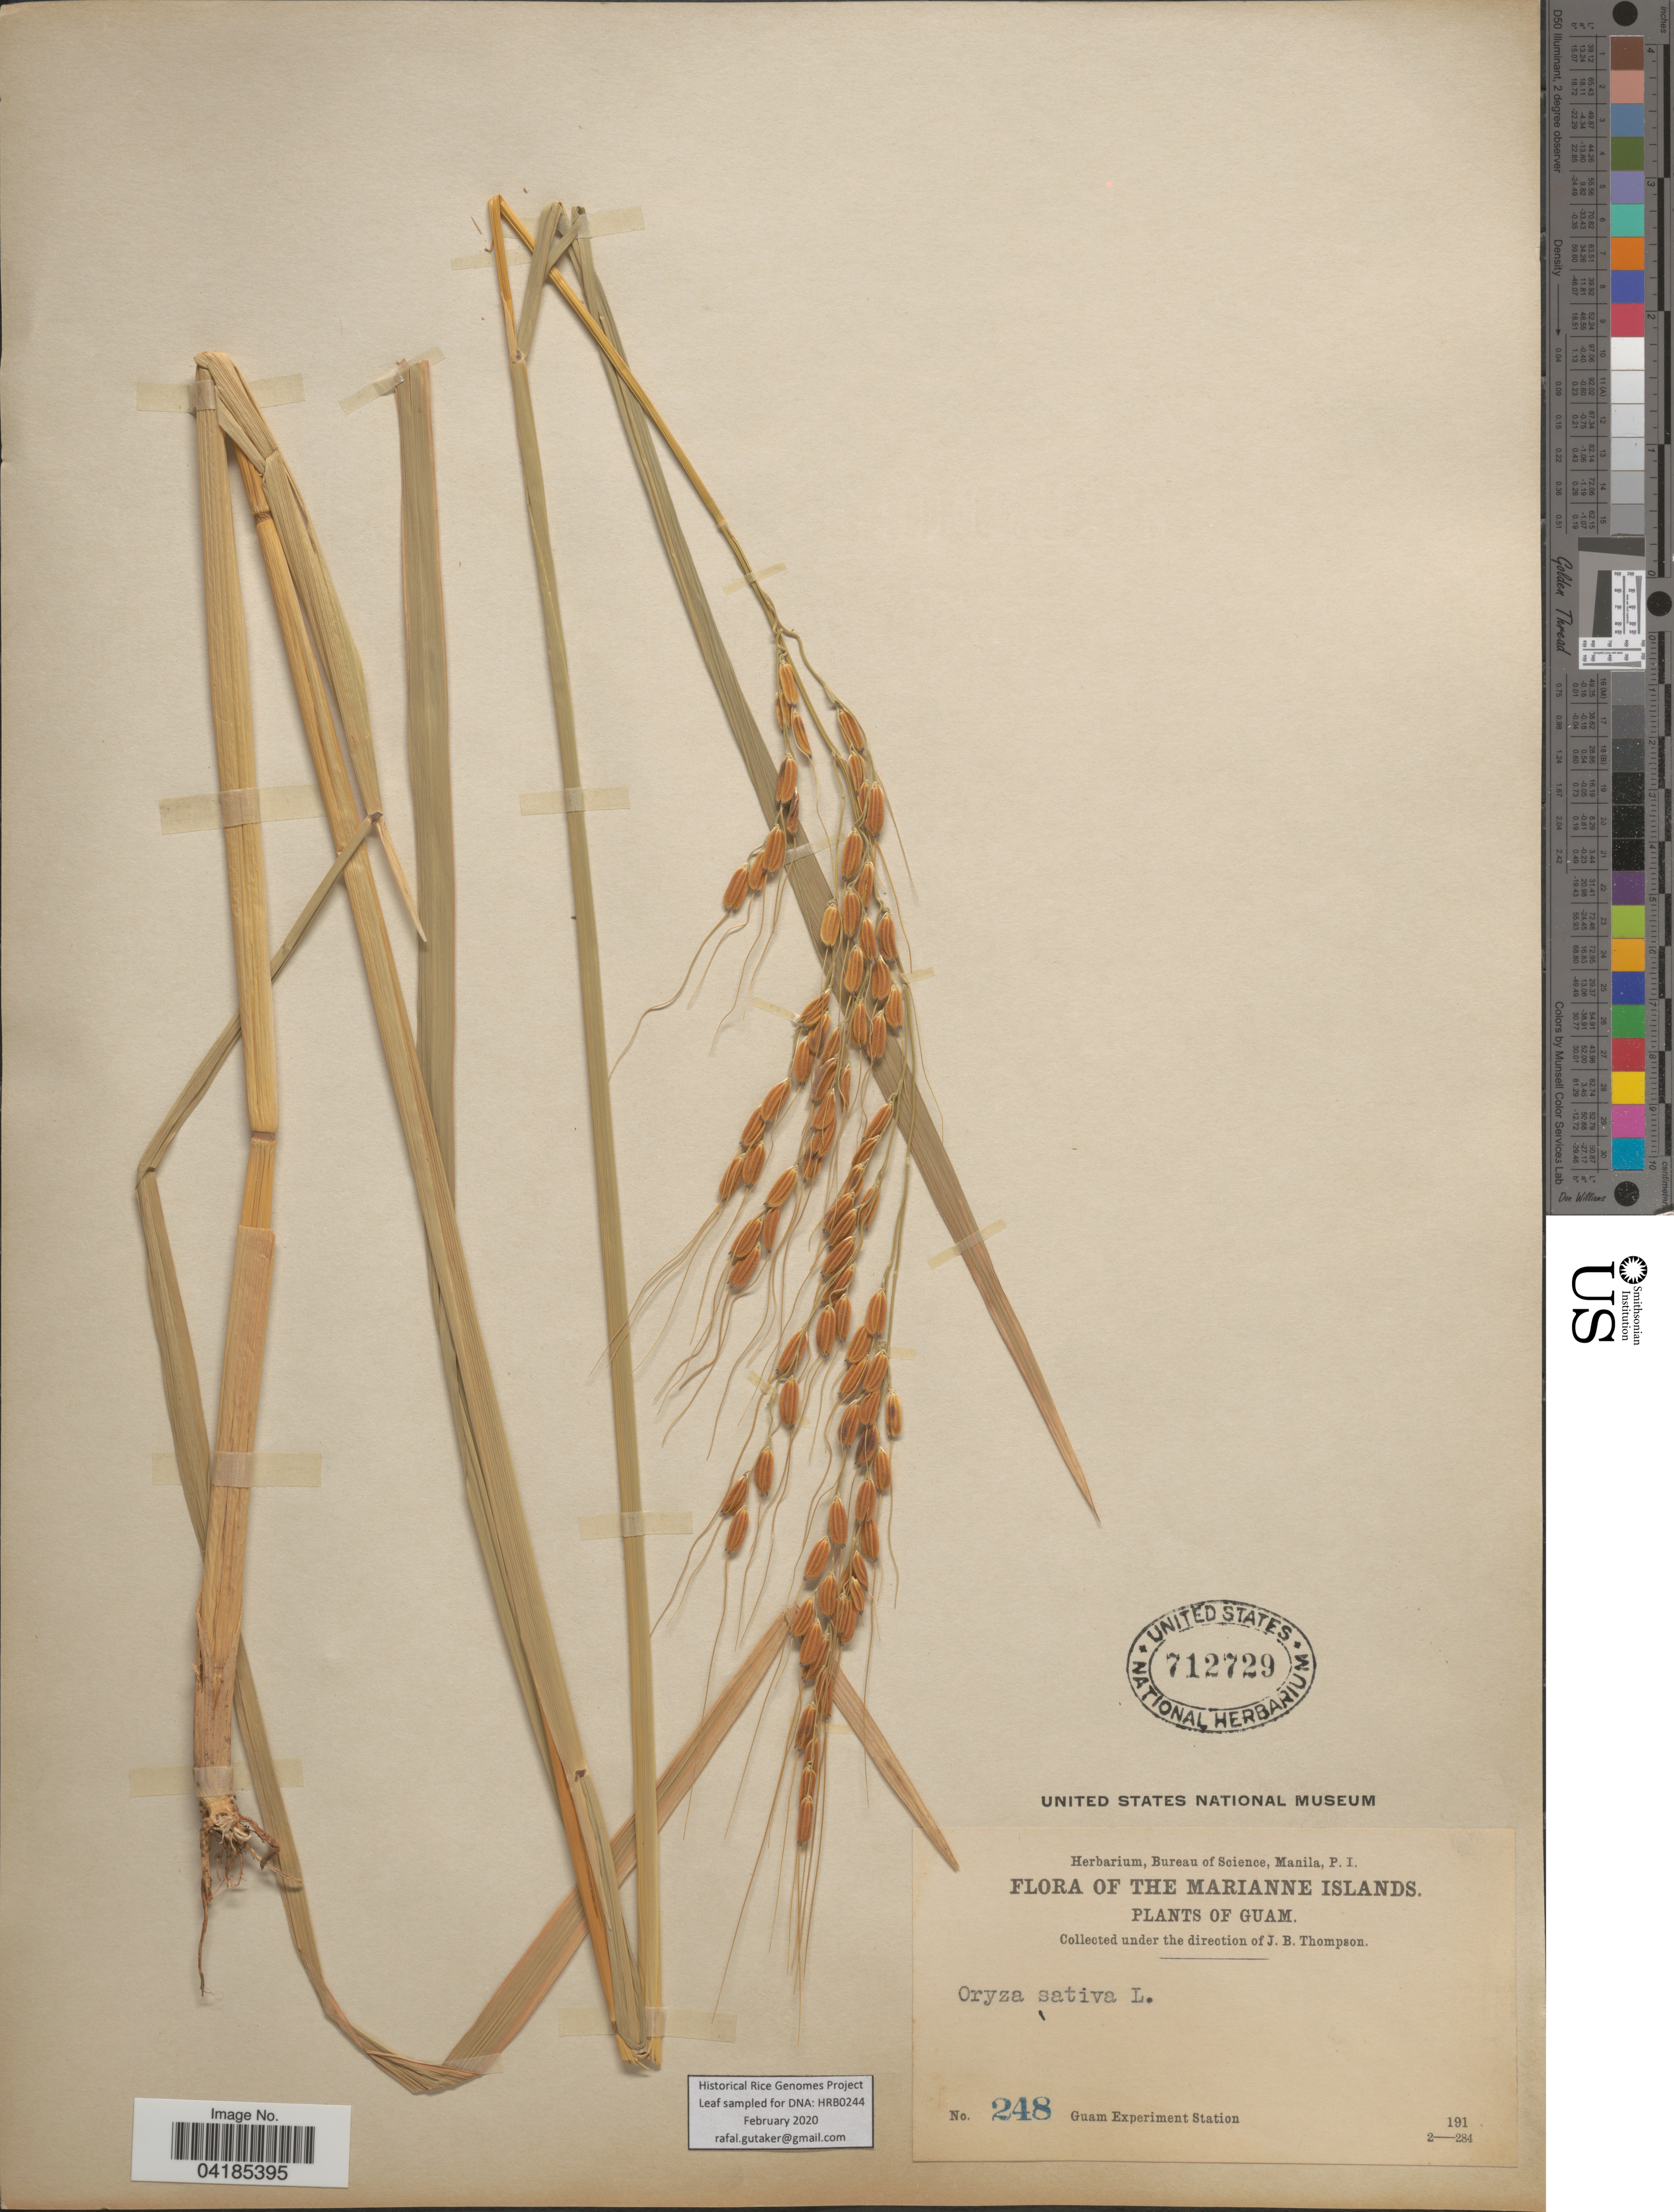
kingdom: Plantae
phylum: Tracheophyta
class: Liliopsida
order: Poales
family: Poaceae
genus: Oryza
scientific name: Oryza sativa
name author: L.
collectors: J. B. Thompson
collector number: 248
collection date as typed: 191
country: Guam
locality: The Marianne Islands. Guam Experiment Station.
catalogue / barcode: US 712729